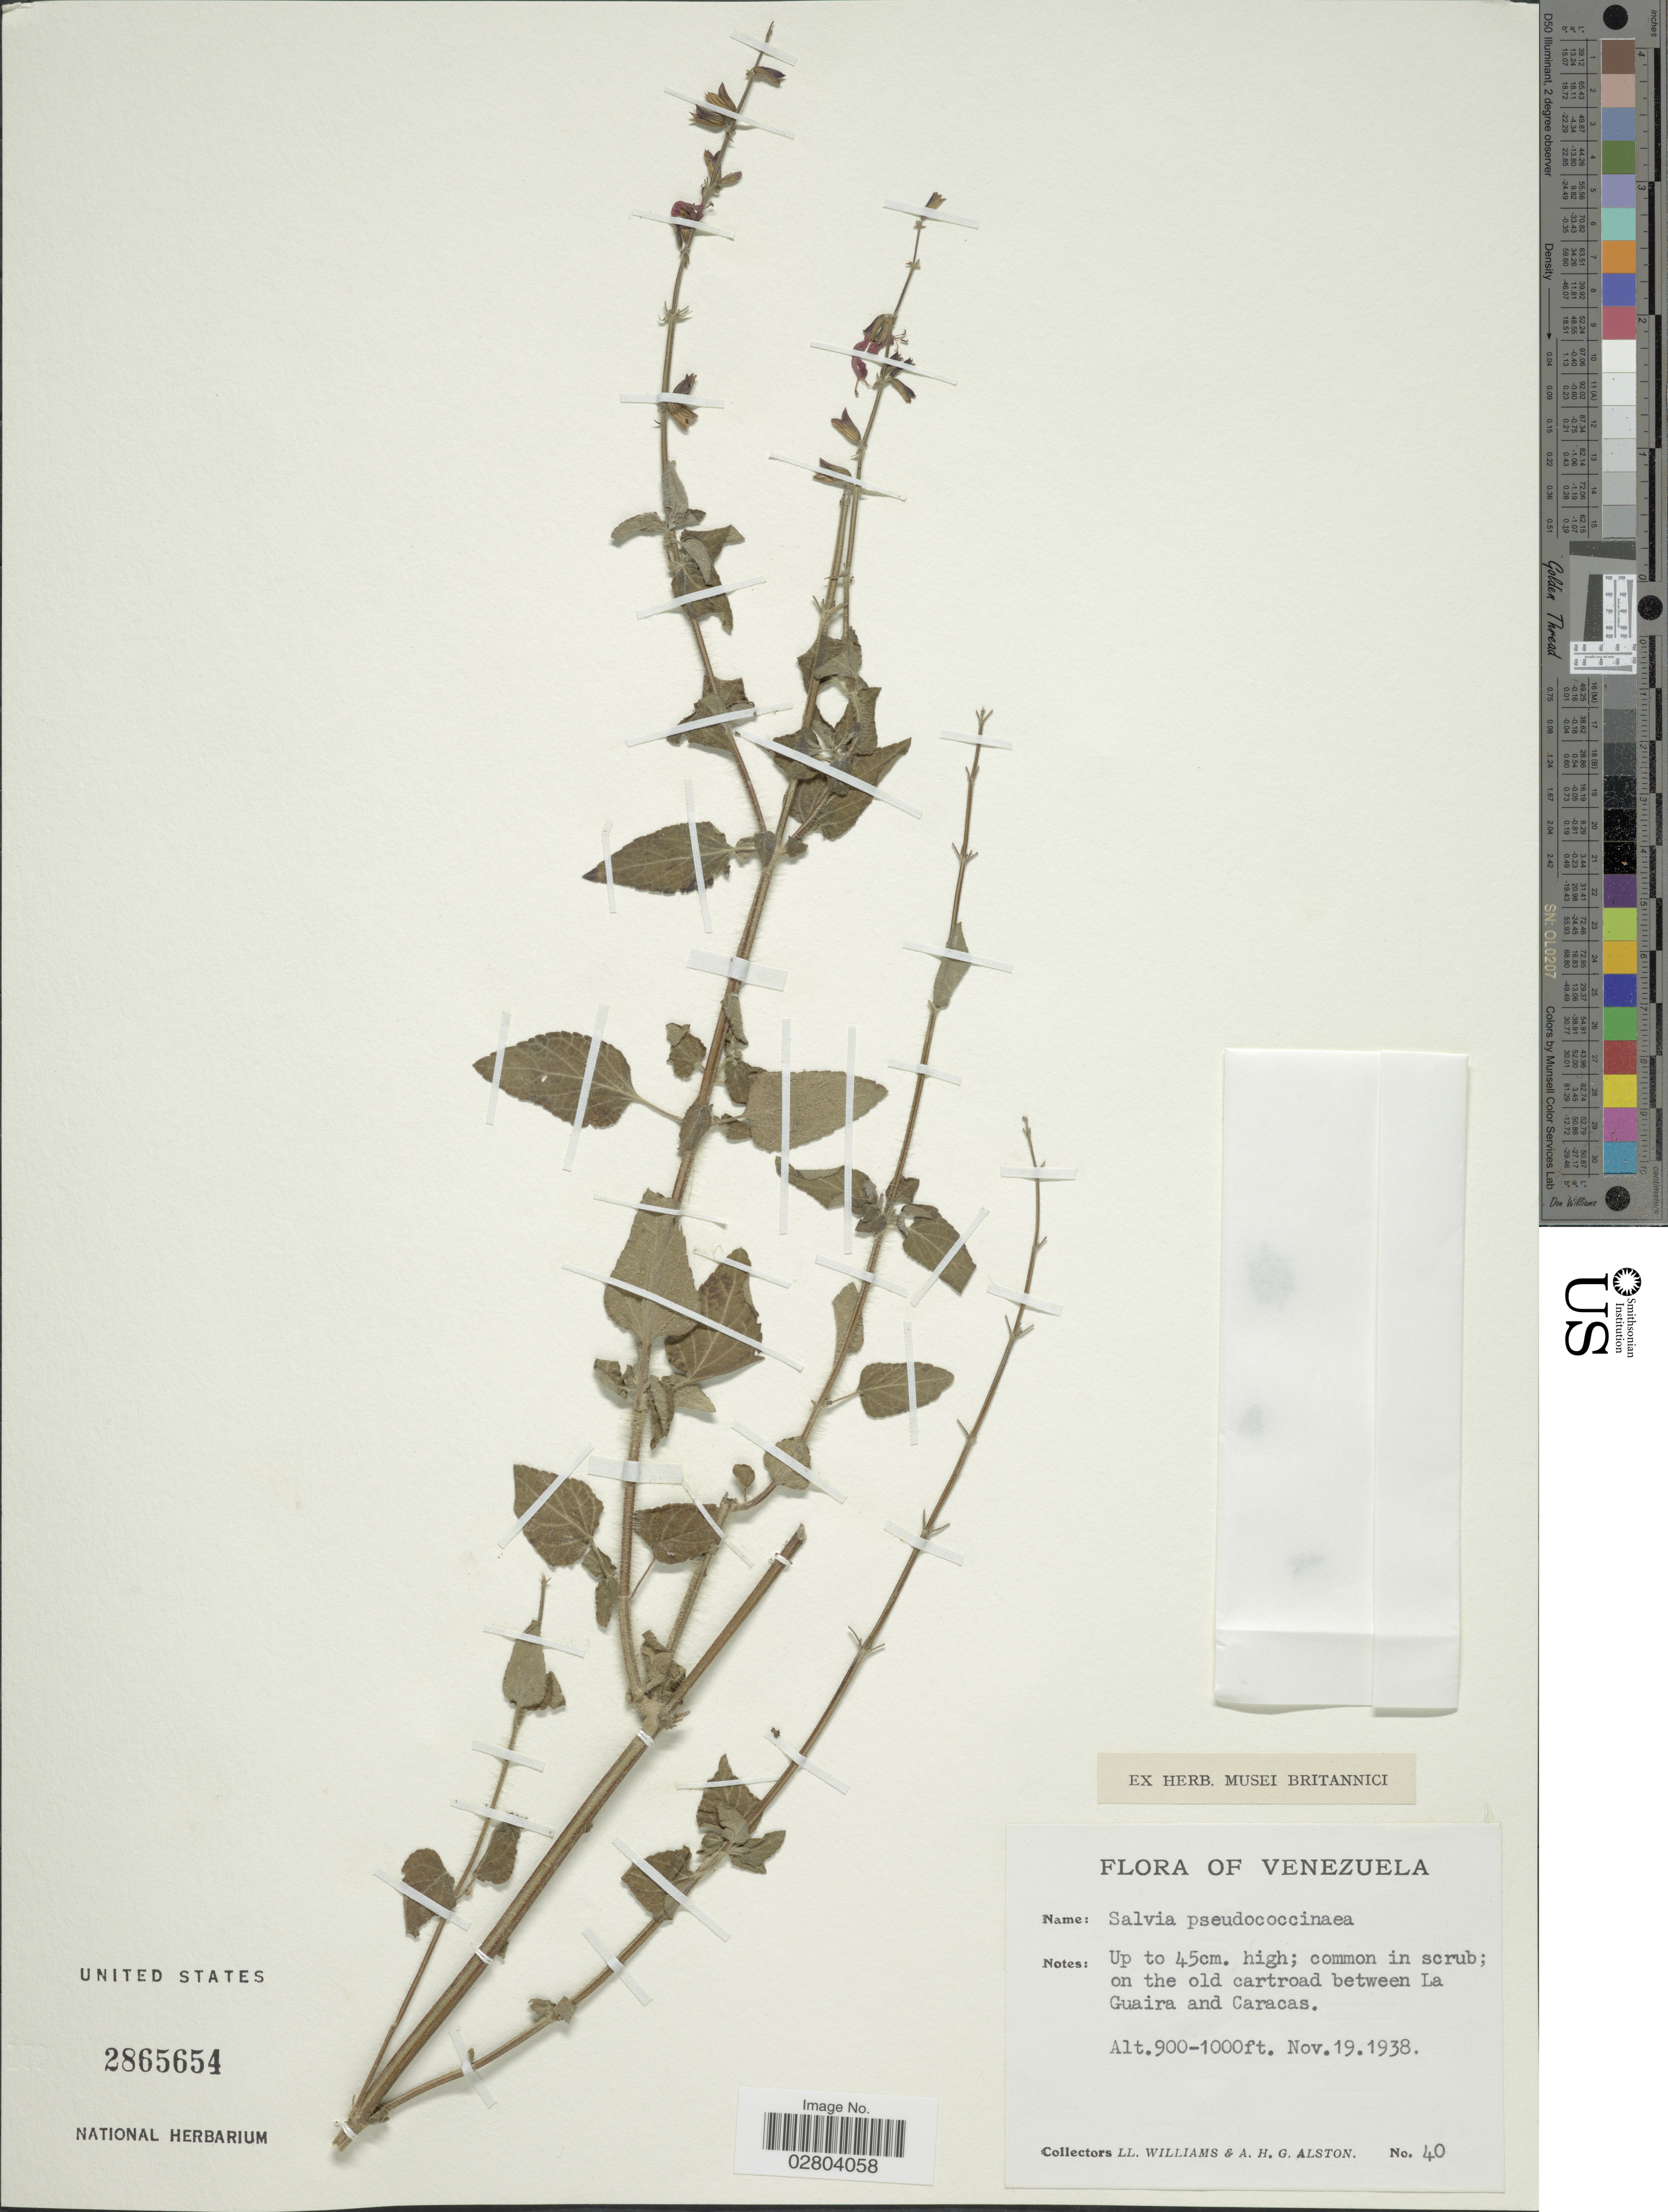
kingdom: Plantae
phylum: Tracheophyta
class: Magnoliopsida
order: Lamiales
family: Lamiaceae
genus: Salvia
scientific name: Salvia coccinea 'Naples Lavender'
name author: L. f. ex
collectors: Ll. Williams & A. H. Alston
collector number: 40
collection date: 1938-11-19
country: Venezuela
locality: On the old cartroad between La Guaira and Caracas.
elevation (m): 274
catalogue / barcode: US 2865654